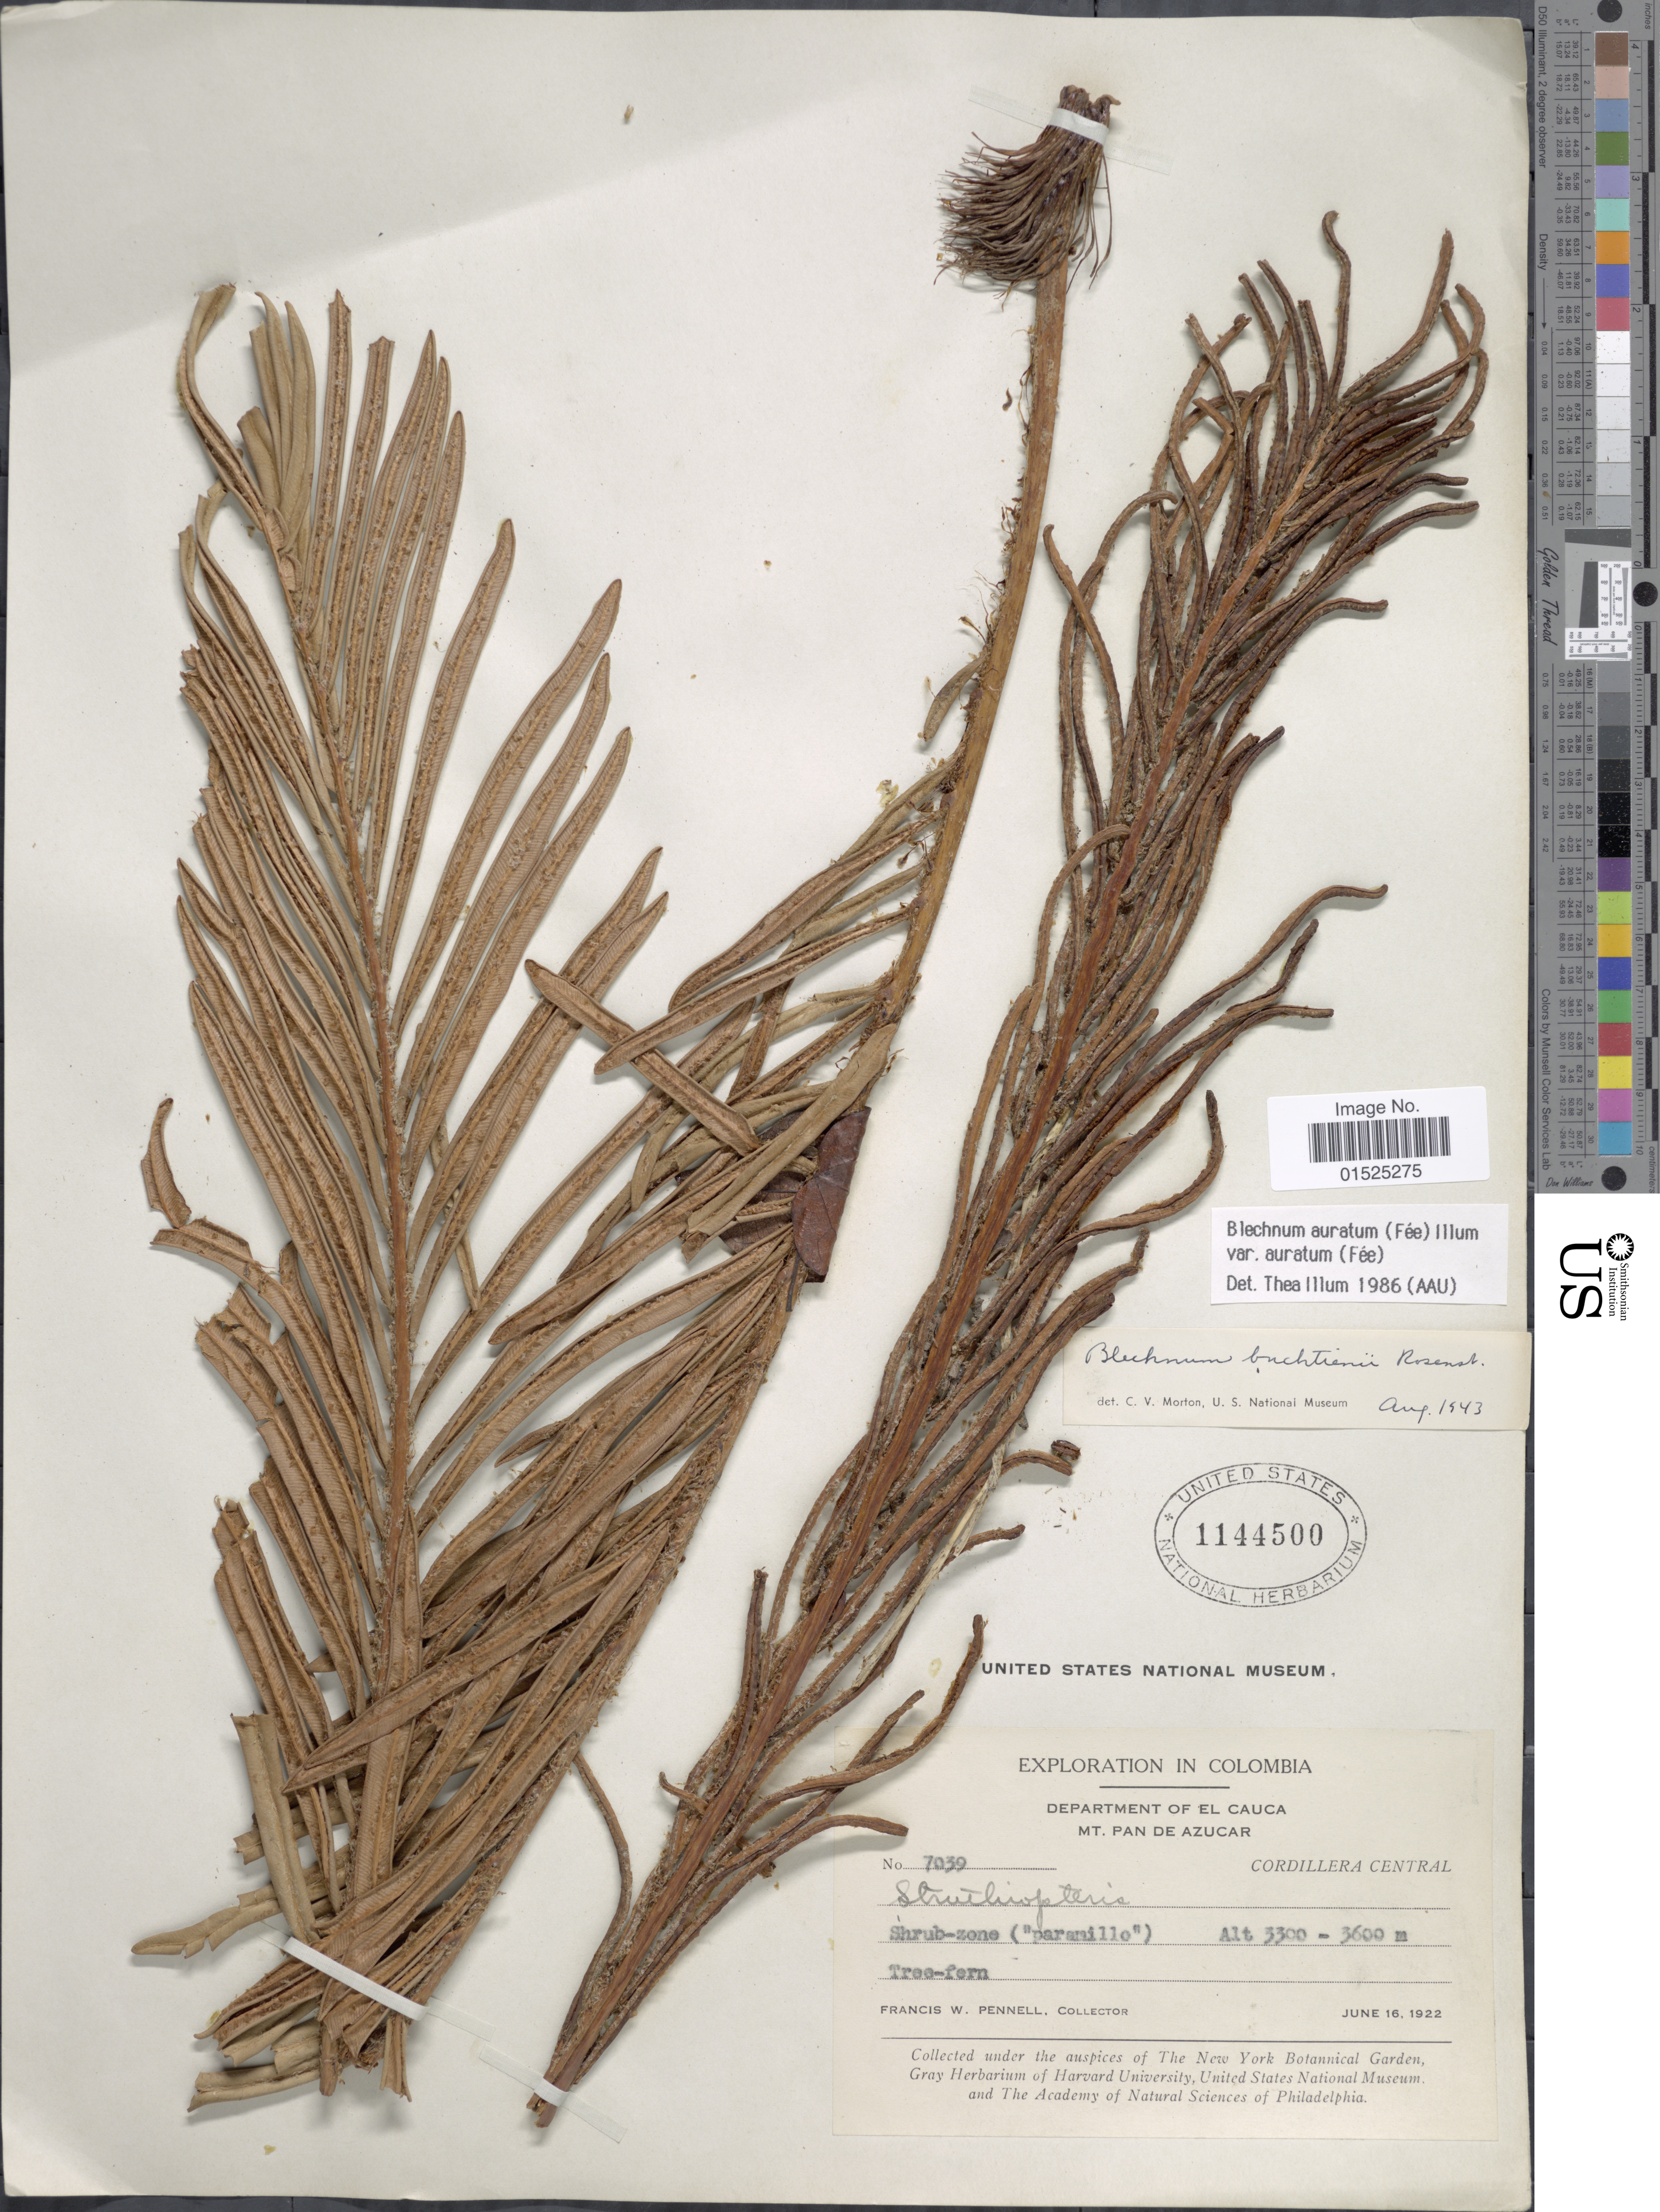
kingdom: Plantae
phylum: Tracheophyta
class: Polypodiopsida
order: Polypodiales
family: Blechnaceae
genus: Blechnum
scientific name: Blechnum auratum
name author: (Fée) R.M. Tryon & Stolze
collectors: F. W. Pennell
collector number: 7039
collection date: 1922-02-16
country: Colombia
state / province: Cauca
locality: Cordillera Central, Mt. Pan de Azucar, shrub- zone ("paramillo")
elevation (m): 3300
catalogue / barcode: US 1144500